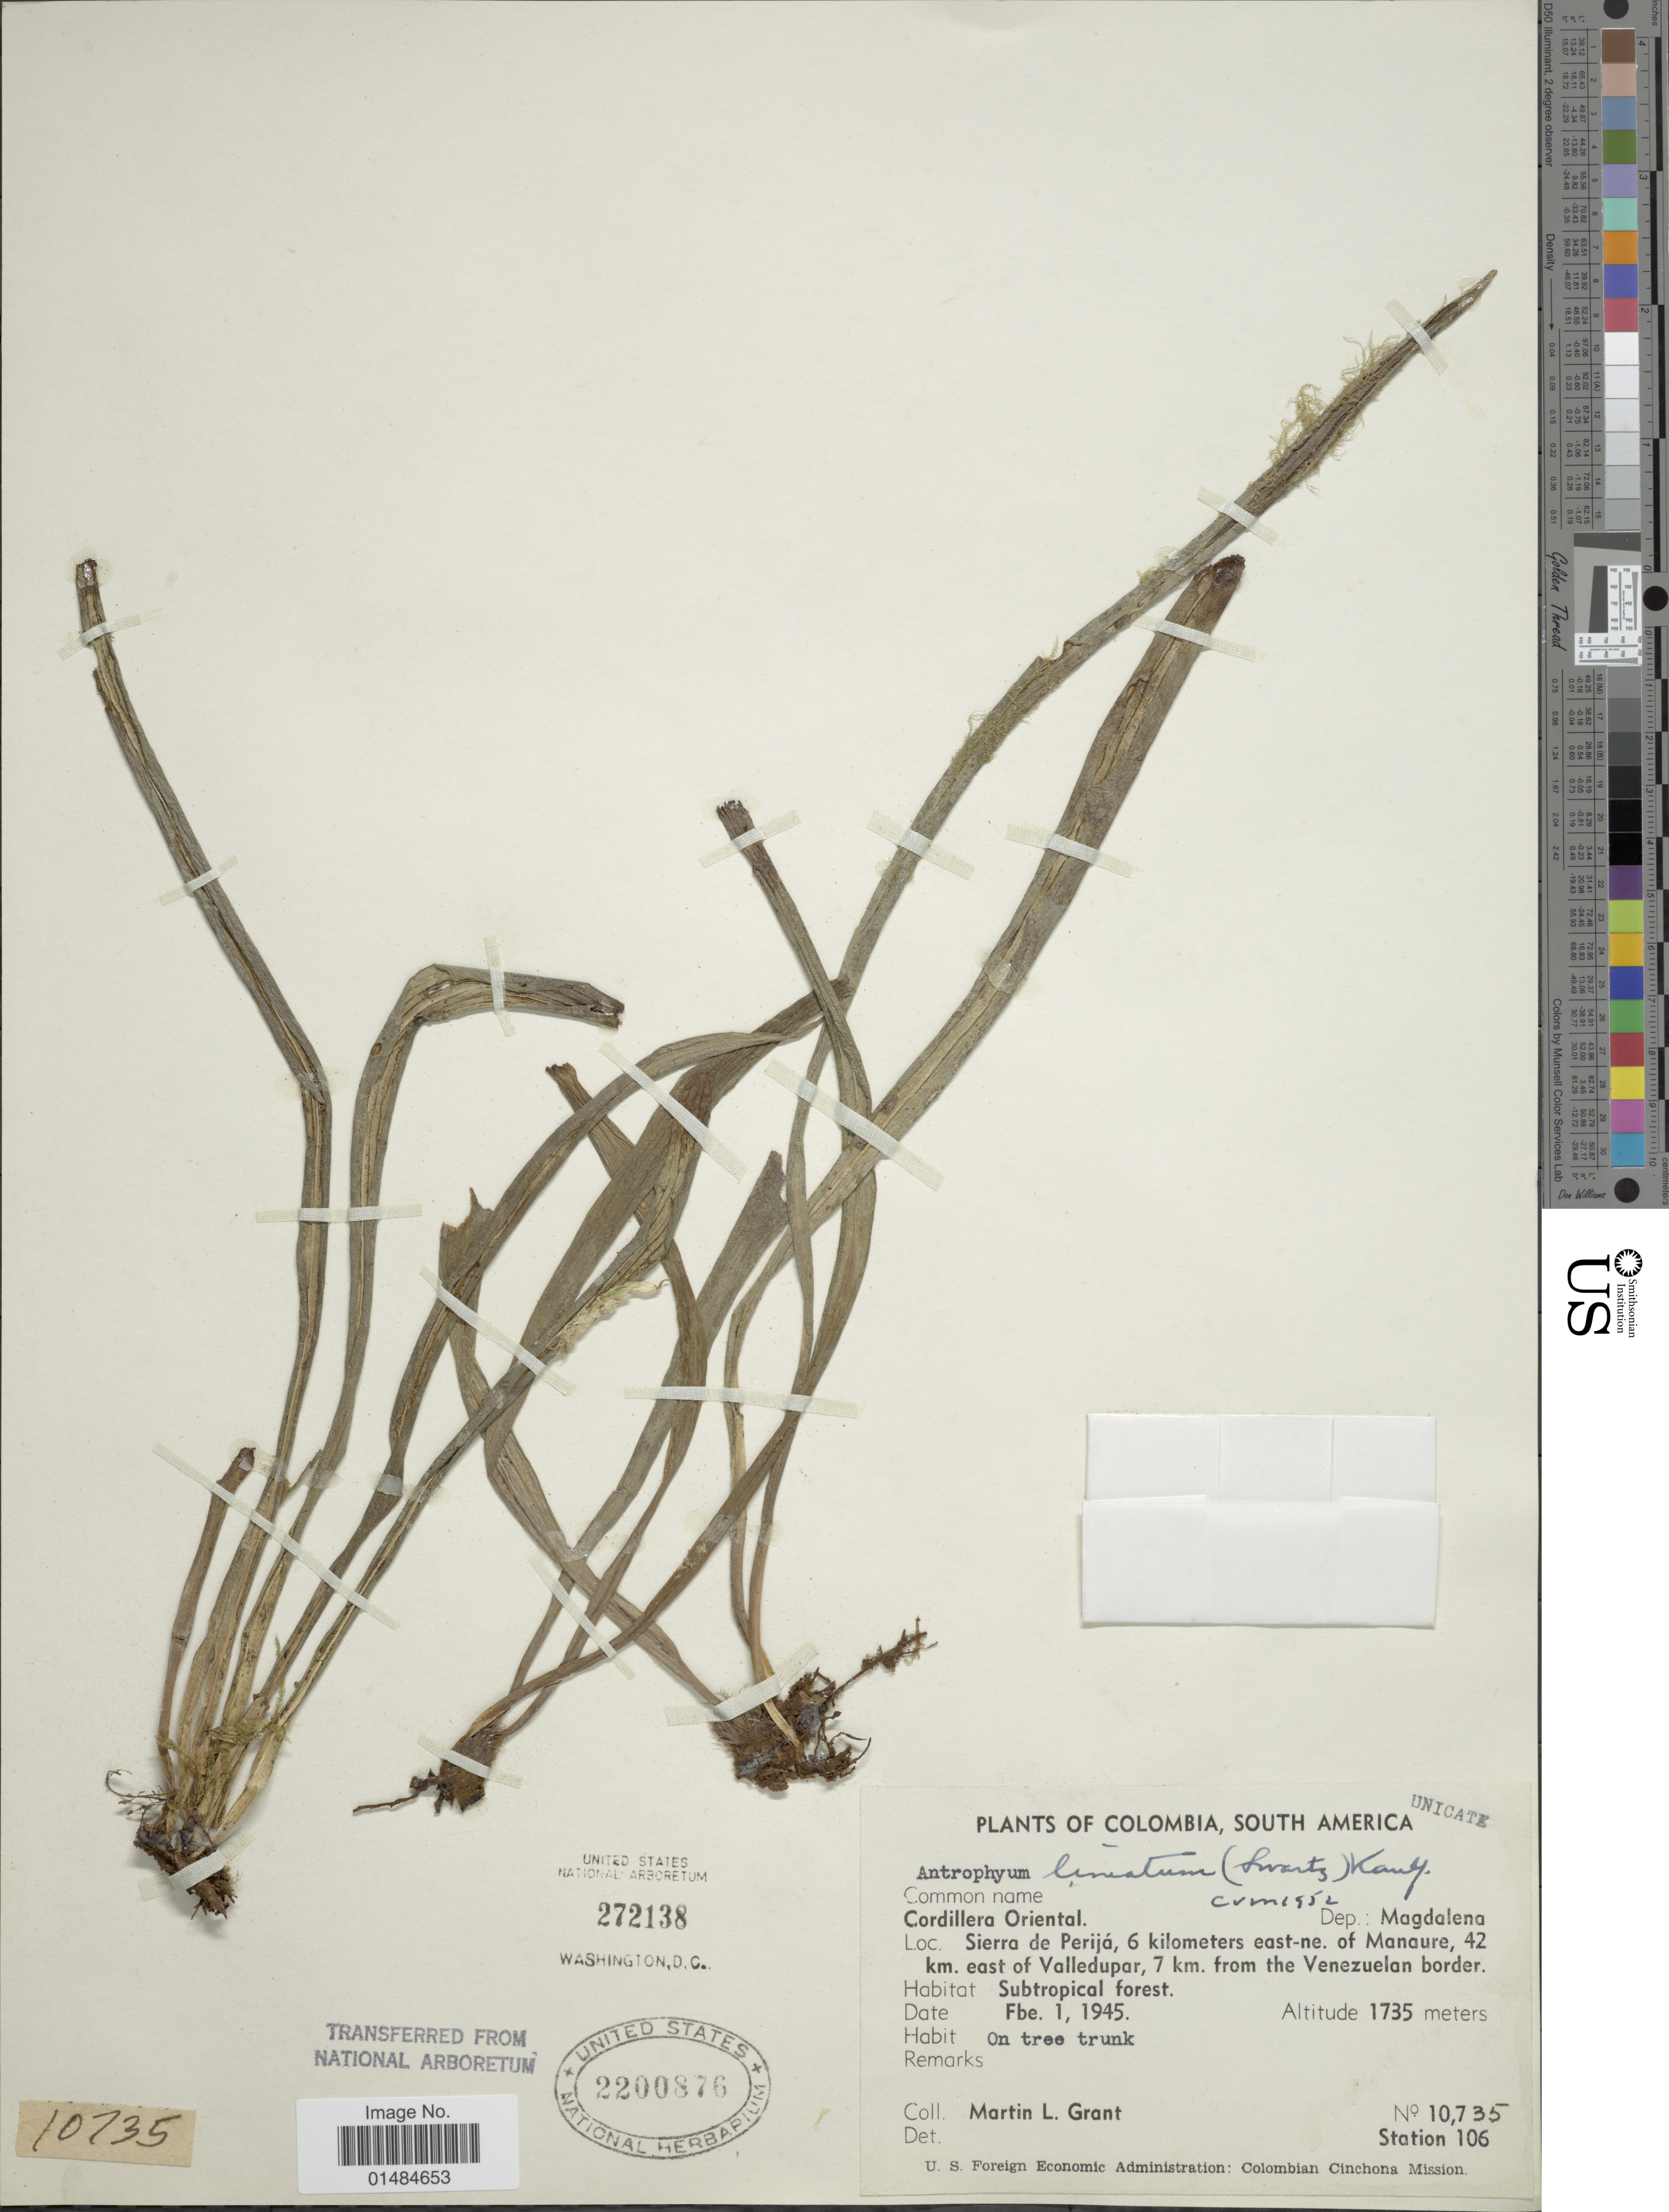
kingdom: Plantae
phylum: Tracheophyta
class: Polypodiopsida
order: Polypodiales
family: Pteridaceae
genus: Polytaenium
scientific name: Polytaenium lineatum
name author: (Sw.) J. Sm.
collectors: M. L. Grant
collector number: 10735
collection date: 1945-02-01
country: Colombia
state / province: Magdalena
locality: Cordillera Oriental. Dept. Magdalena. Sierra de Perijá, 6 kilometers east-ne of Manaure, 42 km. east of Valledupar, 7 km. from the Venezuelan border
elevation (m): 1735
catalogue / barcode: US 2200876